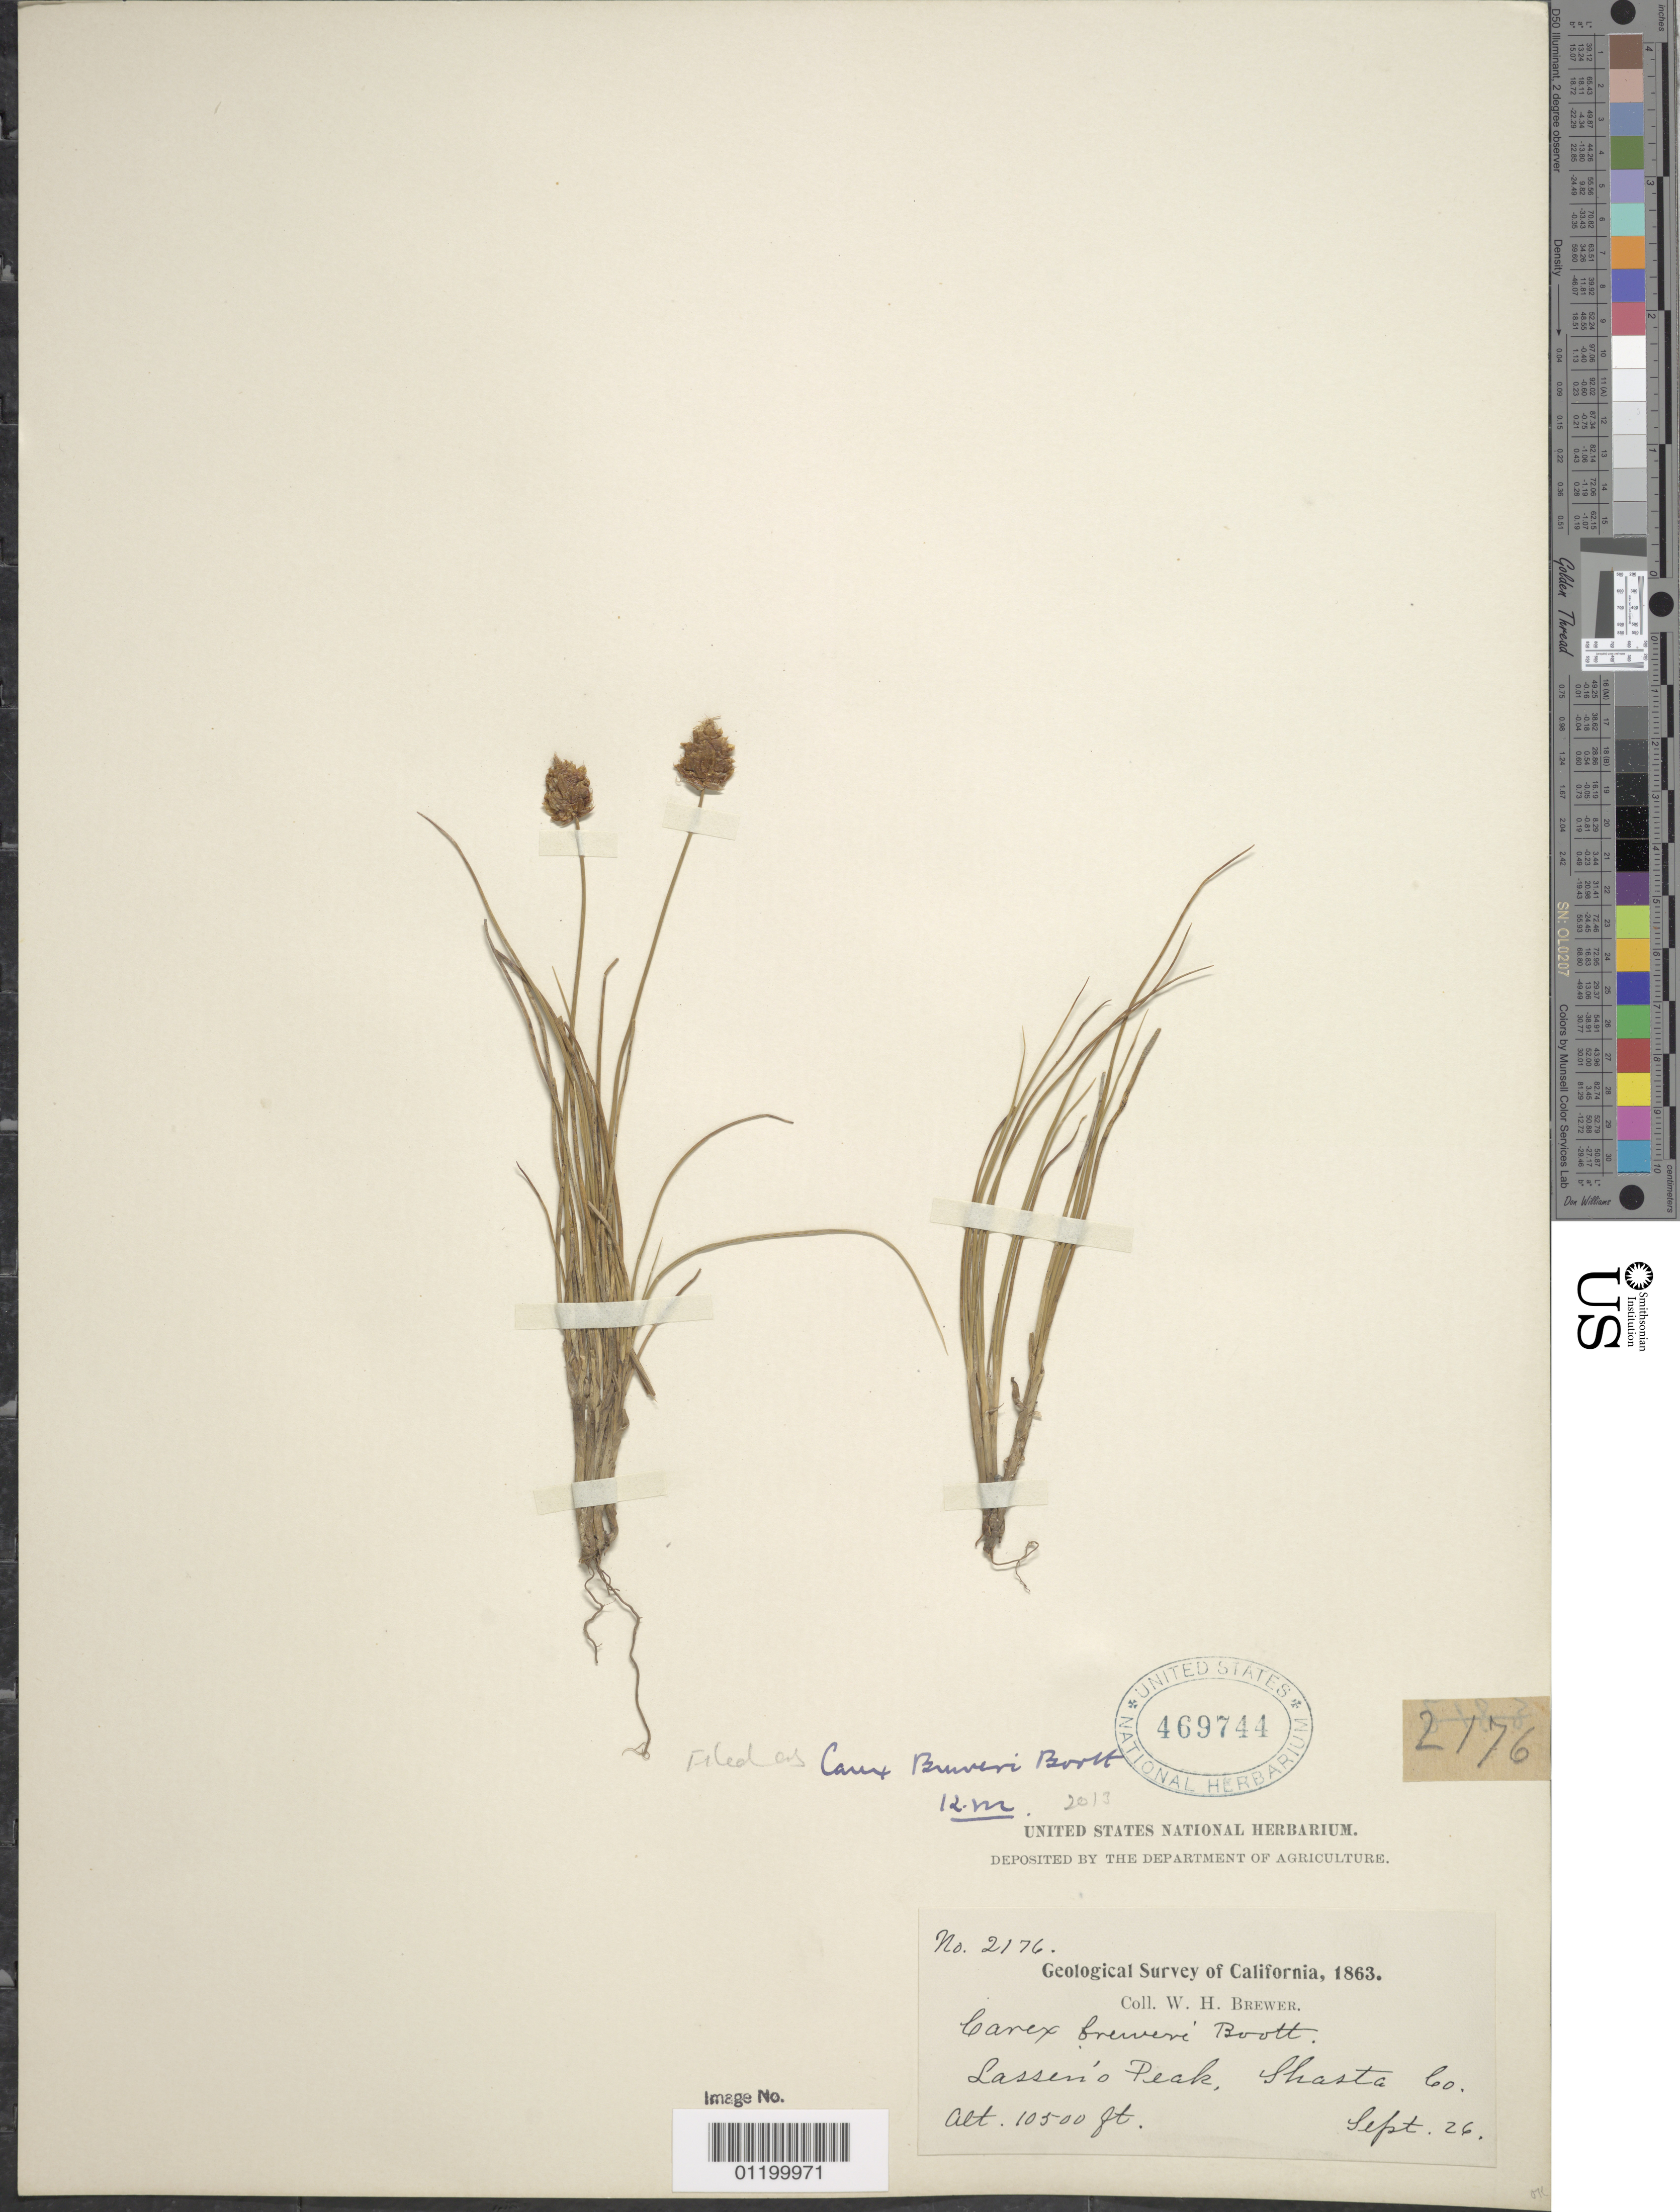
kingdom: Plantae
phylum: Tracheophyta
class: Liliopsida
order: Poales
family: Cyperaceae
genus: Carex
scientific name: Carex breweri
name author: Boott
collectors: W. H. Brewer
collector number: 2176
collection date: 1863-09-26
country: United States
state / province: California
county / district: Shasta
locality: Lassen's Peak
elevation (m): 3200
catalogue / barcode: US 469744